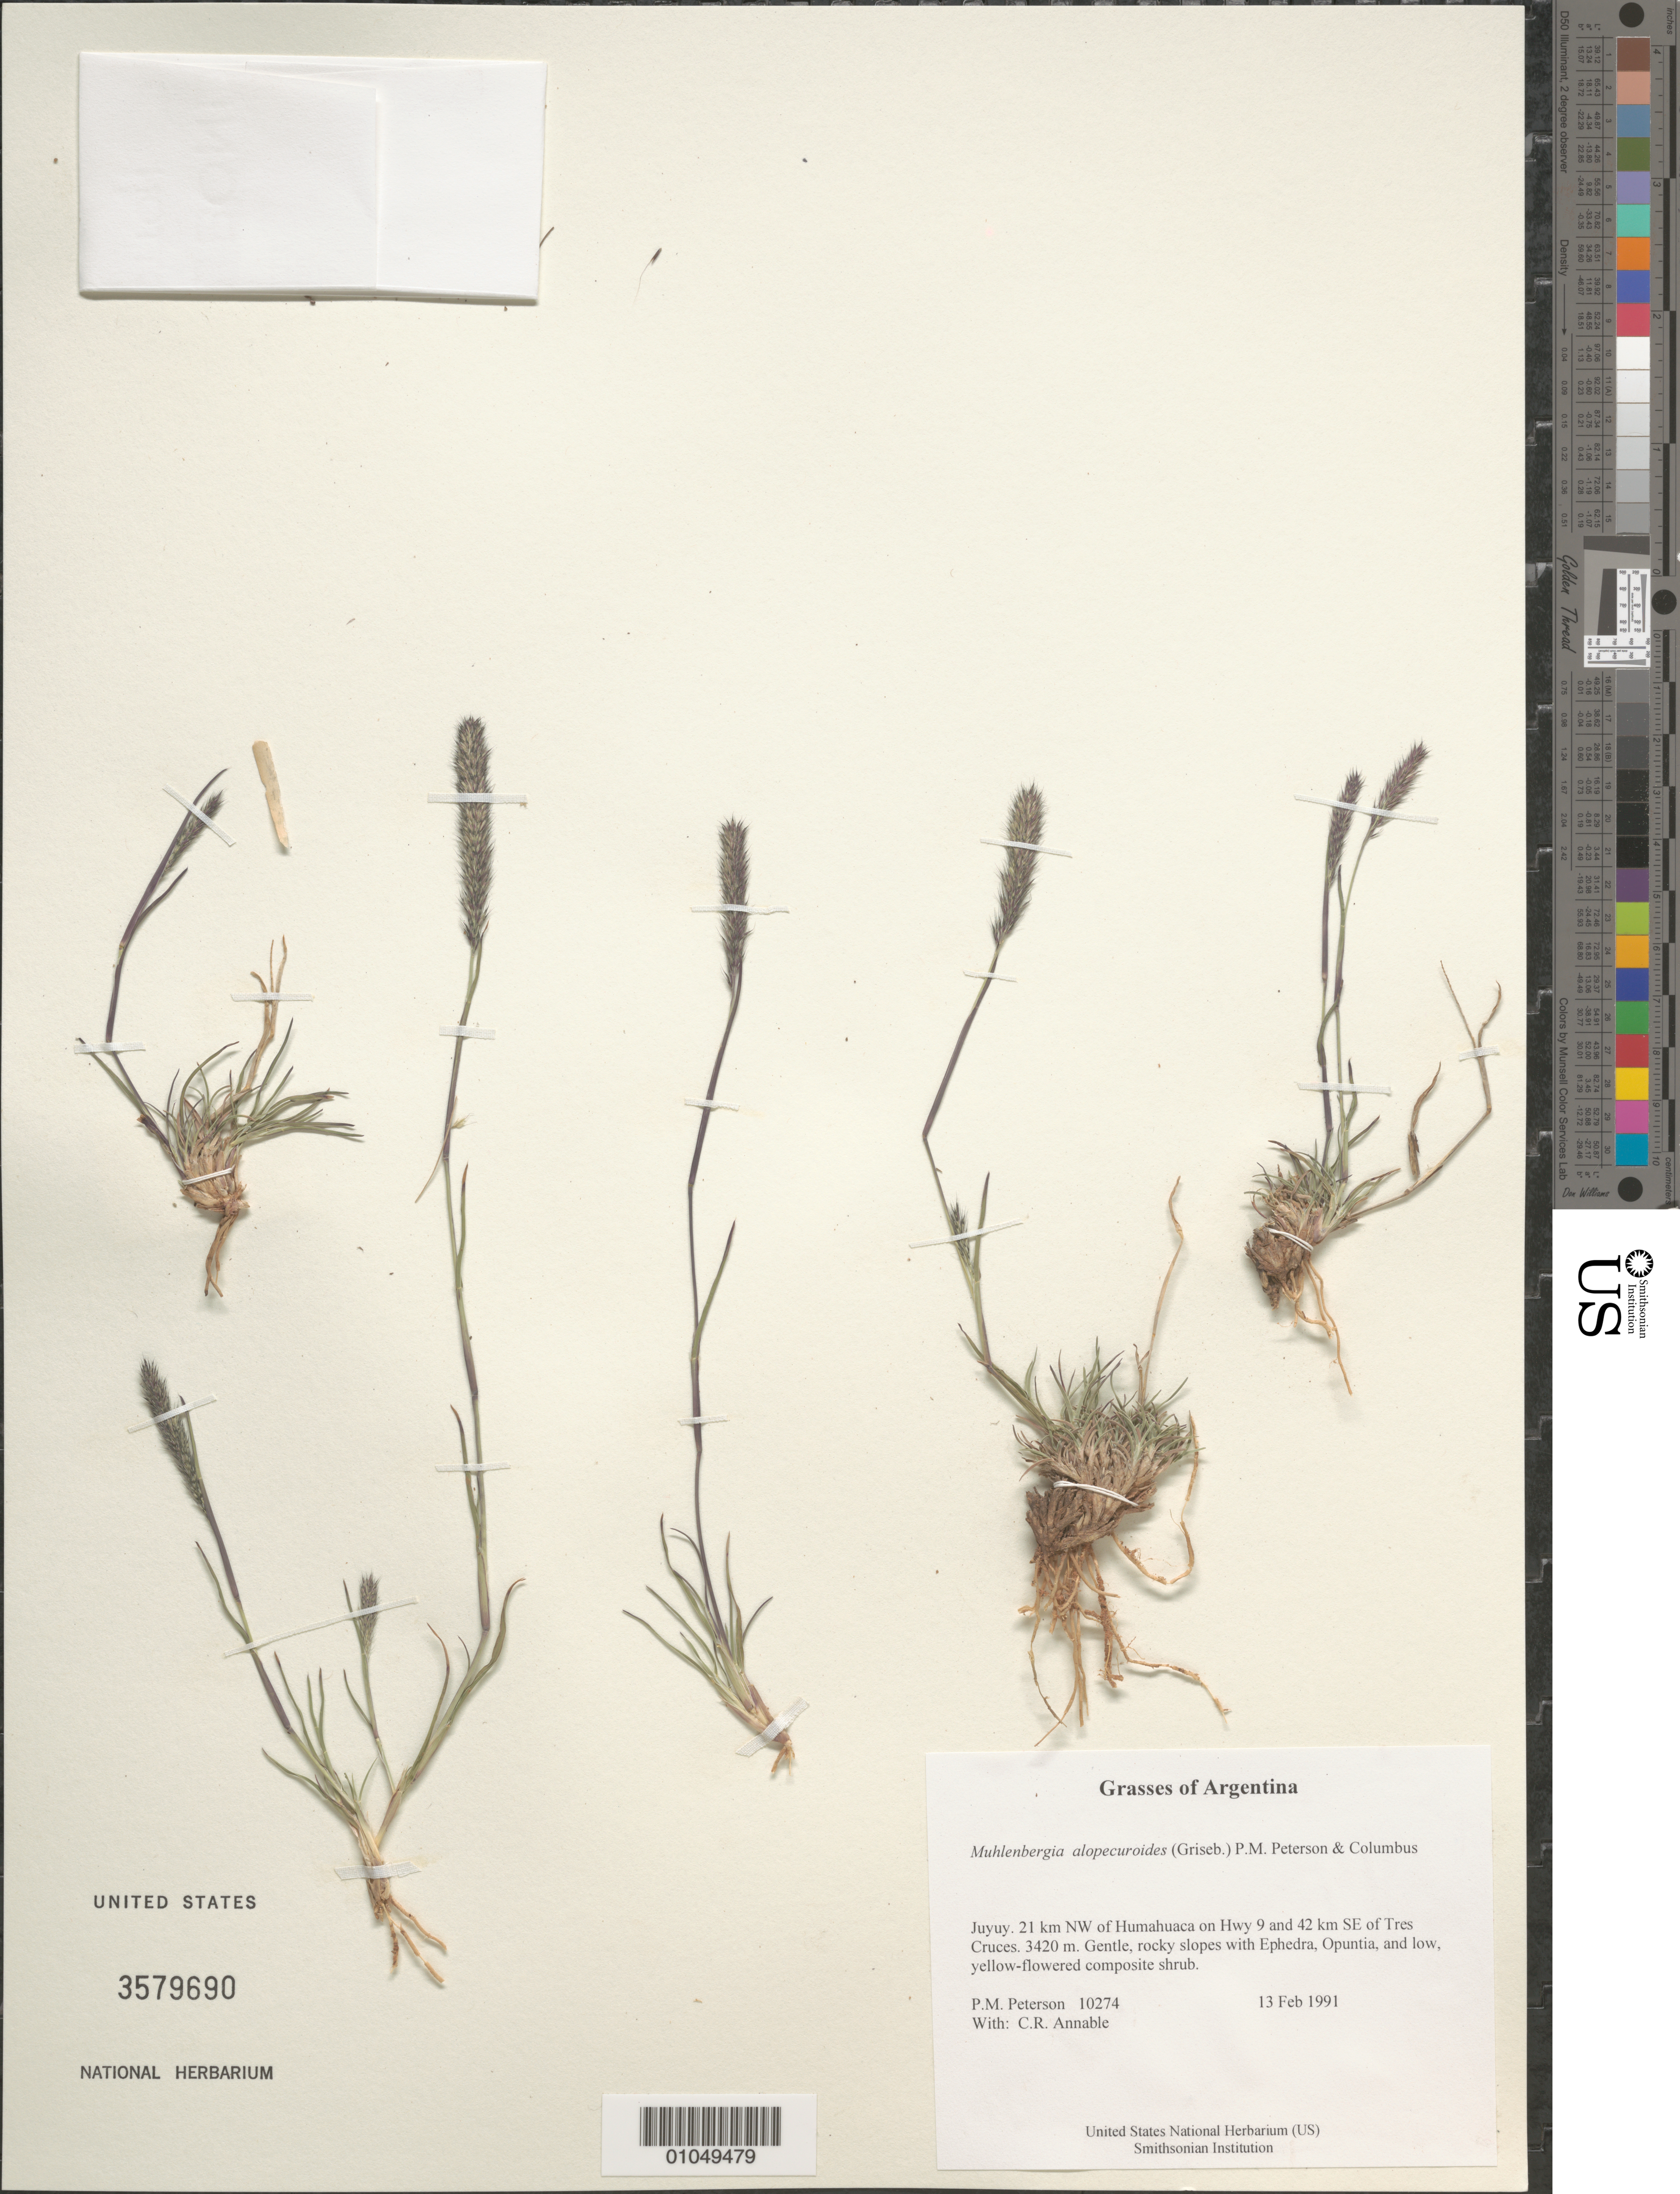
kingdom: Plantae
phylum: Tracheophyta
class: Liliopsida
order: Poales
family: Poaceae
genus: Muhlenbergia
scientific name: Muhlenbergia alopecuroides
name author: (Griseb.) P.M. Peterson & Columbus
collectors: P. M. Peterson & C. R. Annable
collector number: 10274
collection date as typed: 13 Feb 1991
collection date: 1991-02-13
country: Argentina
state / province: Jujuy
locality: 21 km NW of Humahuaca on Hwy 9 and 42 km SE of Tres Cruces.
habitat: Gentle, rocky slopes with Ephedra, Opuntia, and low, yellow-flowered composite shrub.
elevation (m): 3420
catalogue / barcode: US 3579690